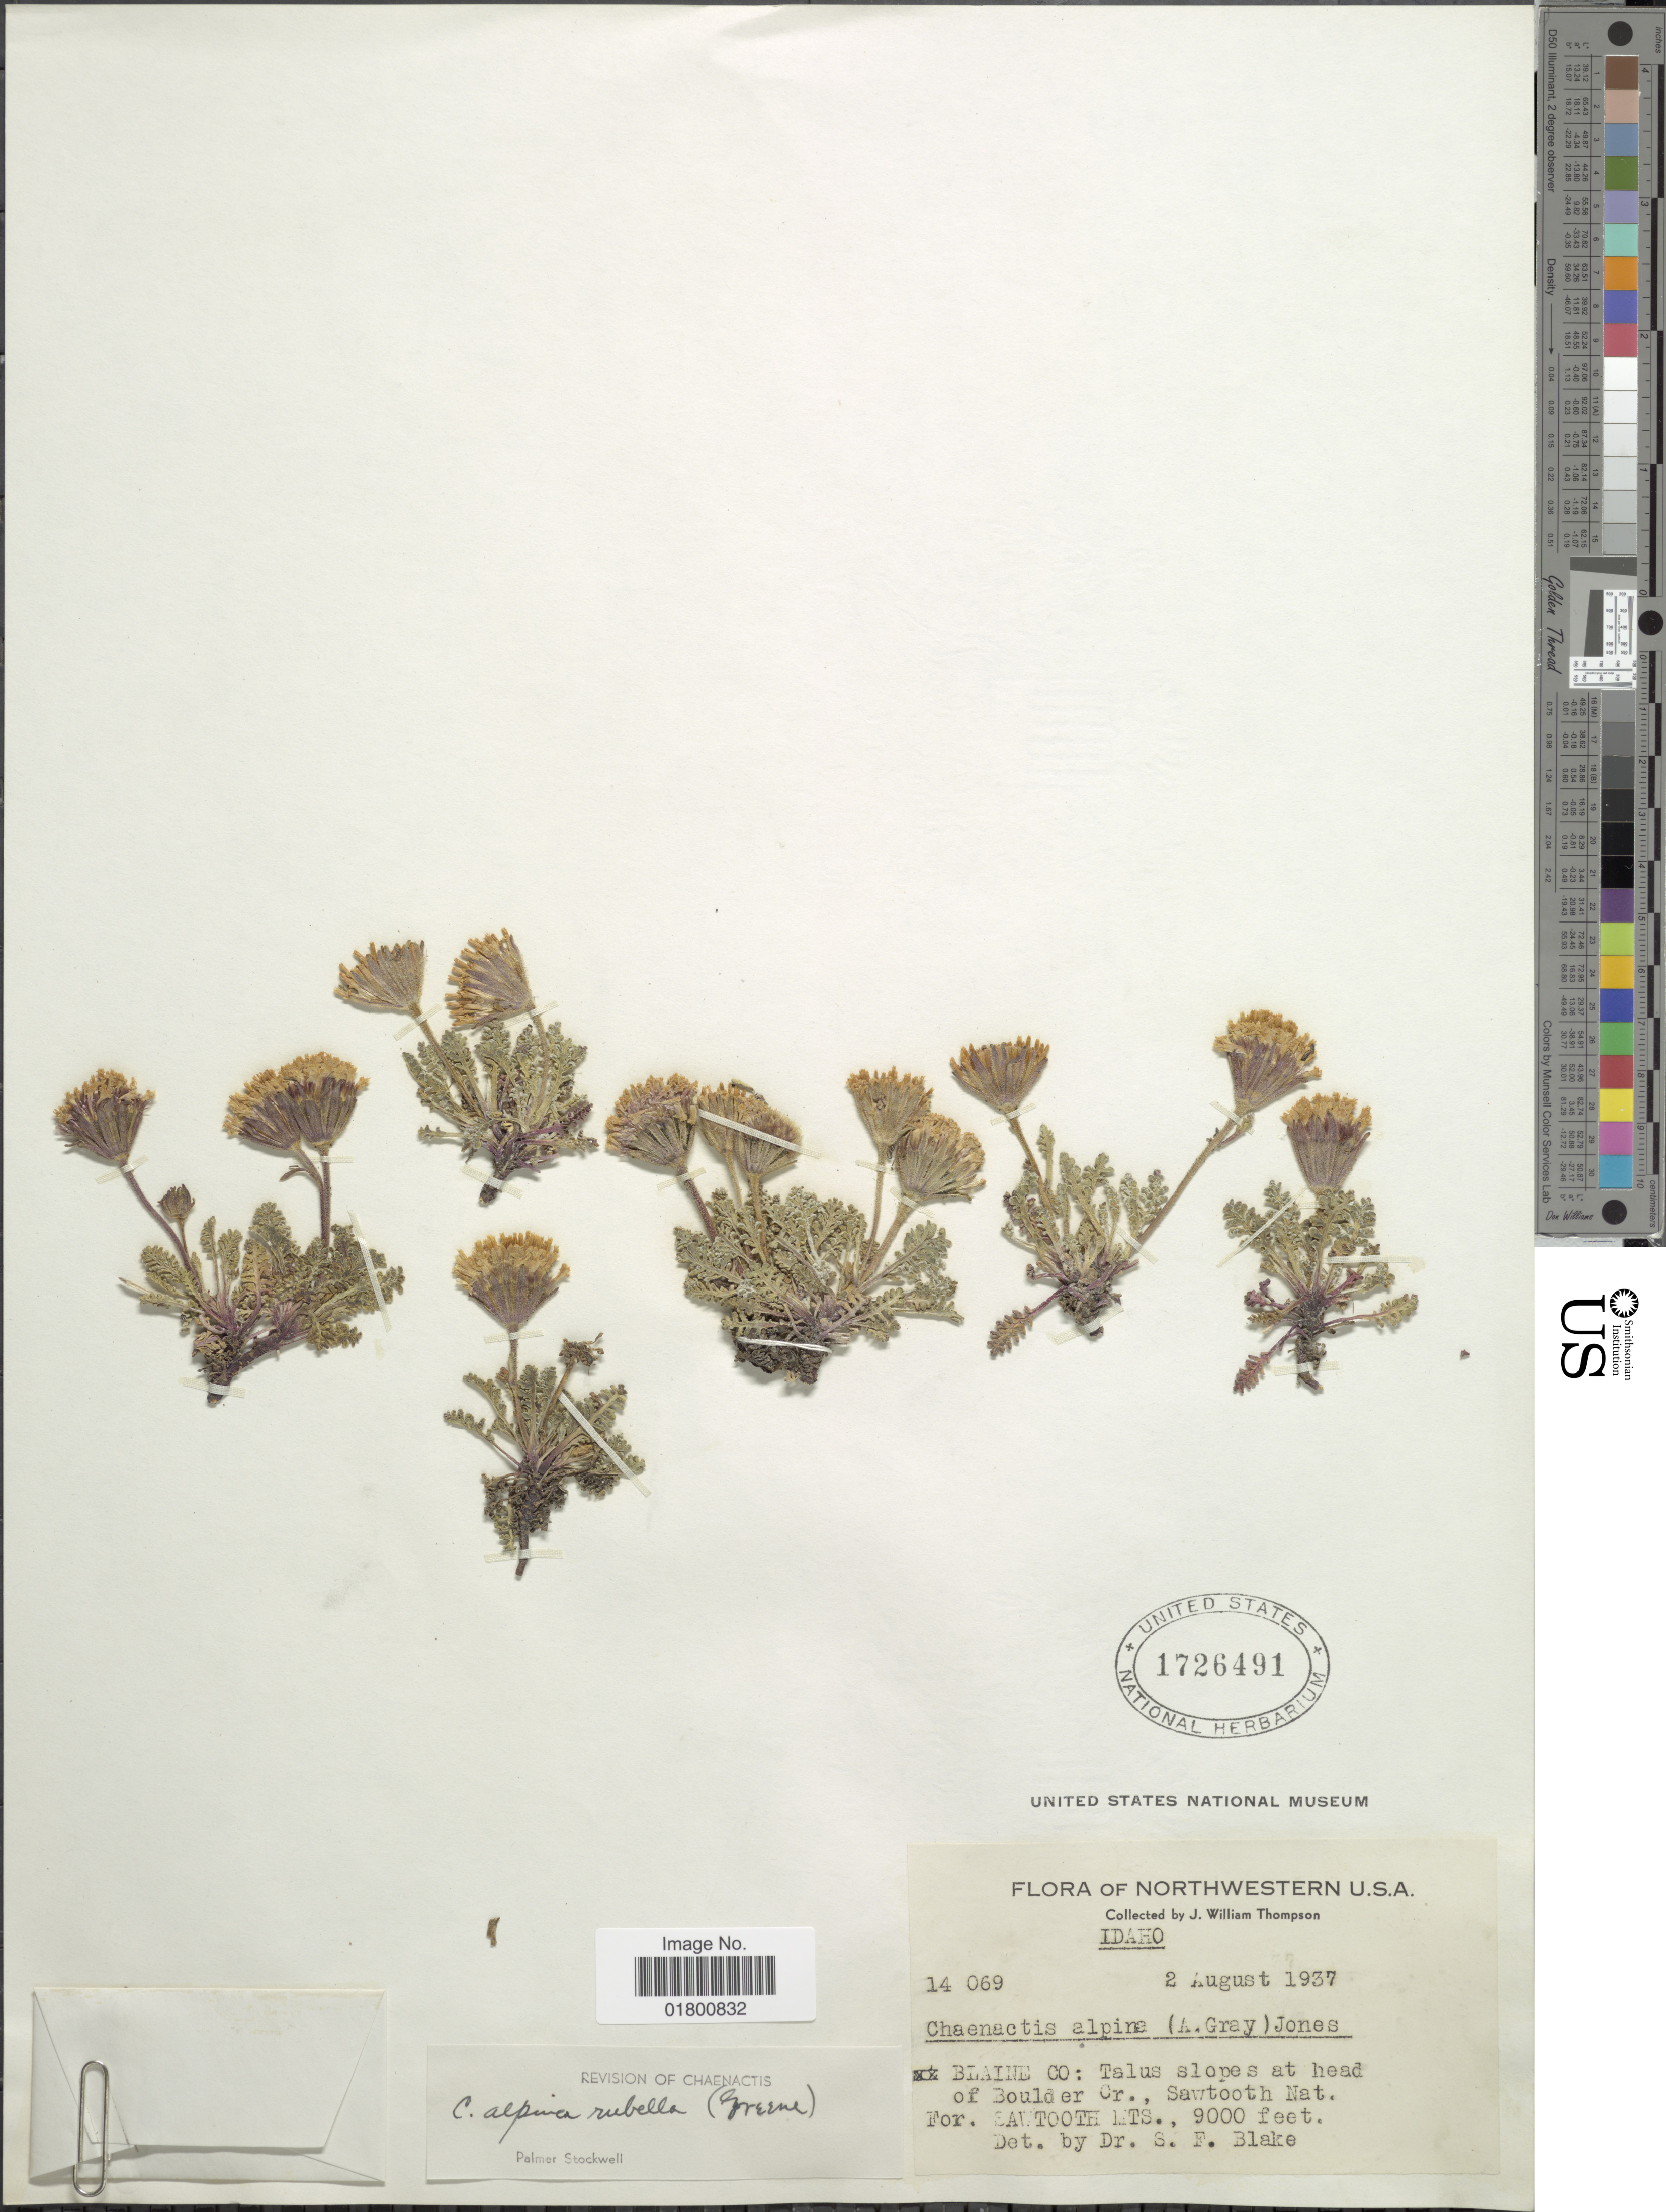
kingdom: Plantae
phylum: Tracheophyta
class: Magnoliopsida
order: Asterales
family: Asteraceae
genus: Chaenactis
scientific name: Chaenactis alpina var. rubella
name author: (Greene) Stockw.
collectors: J. W. Thompson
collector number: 14069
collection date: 1937-08-02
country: United States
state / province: Idaho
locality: Northwestern U. S. A., Blaine Co: Talus slopes at hea of Blulder Cr., Sawtooth Nat. For., Sawtooth Mts.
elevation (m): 2743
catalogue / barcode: US 1726491